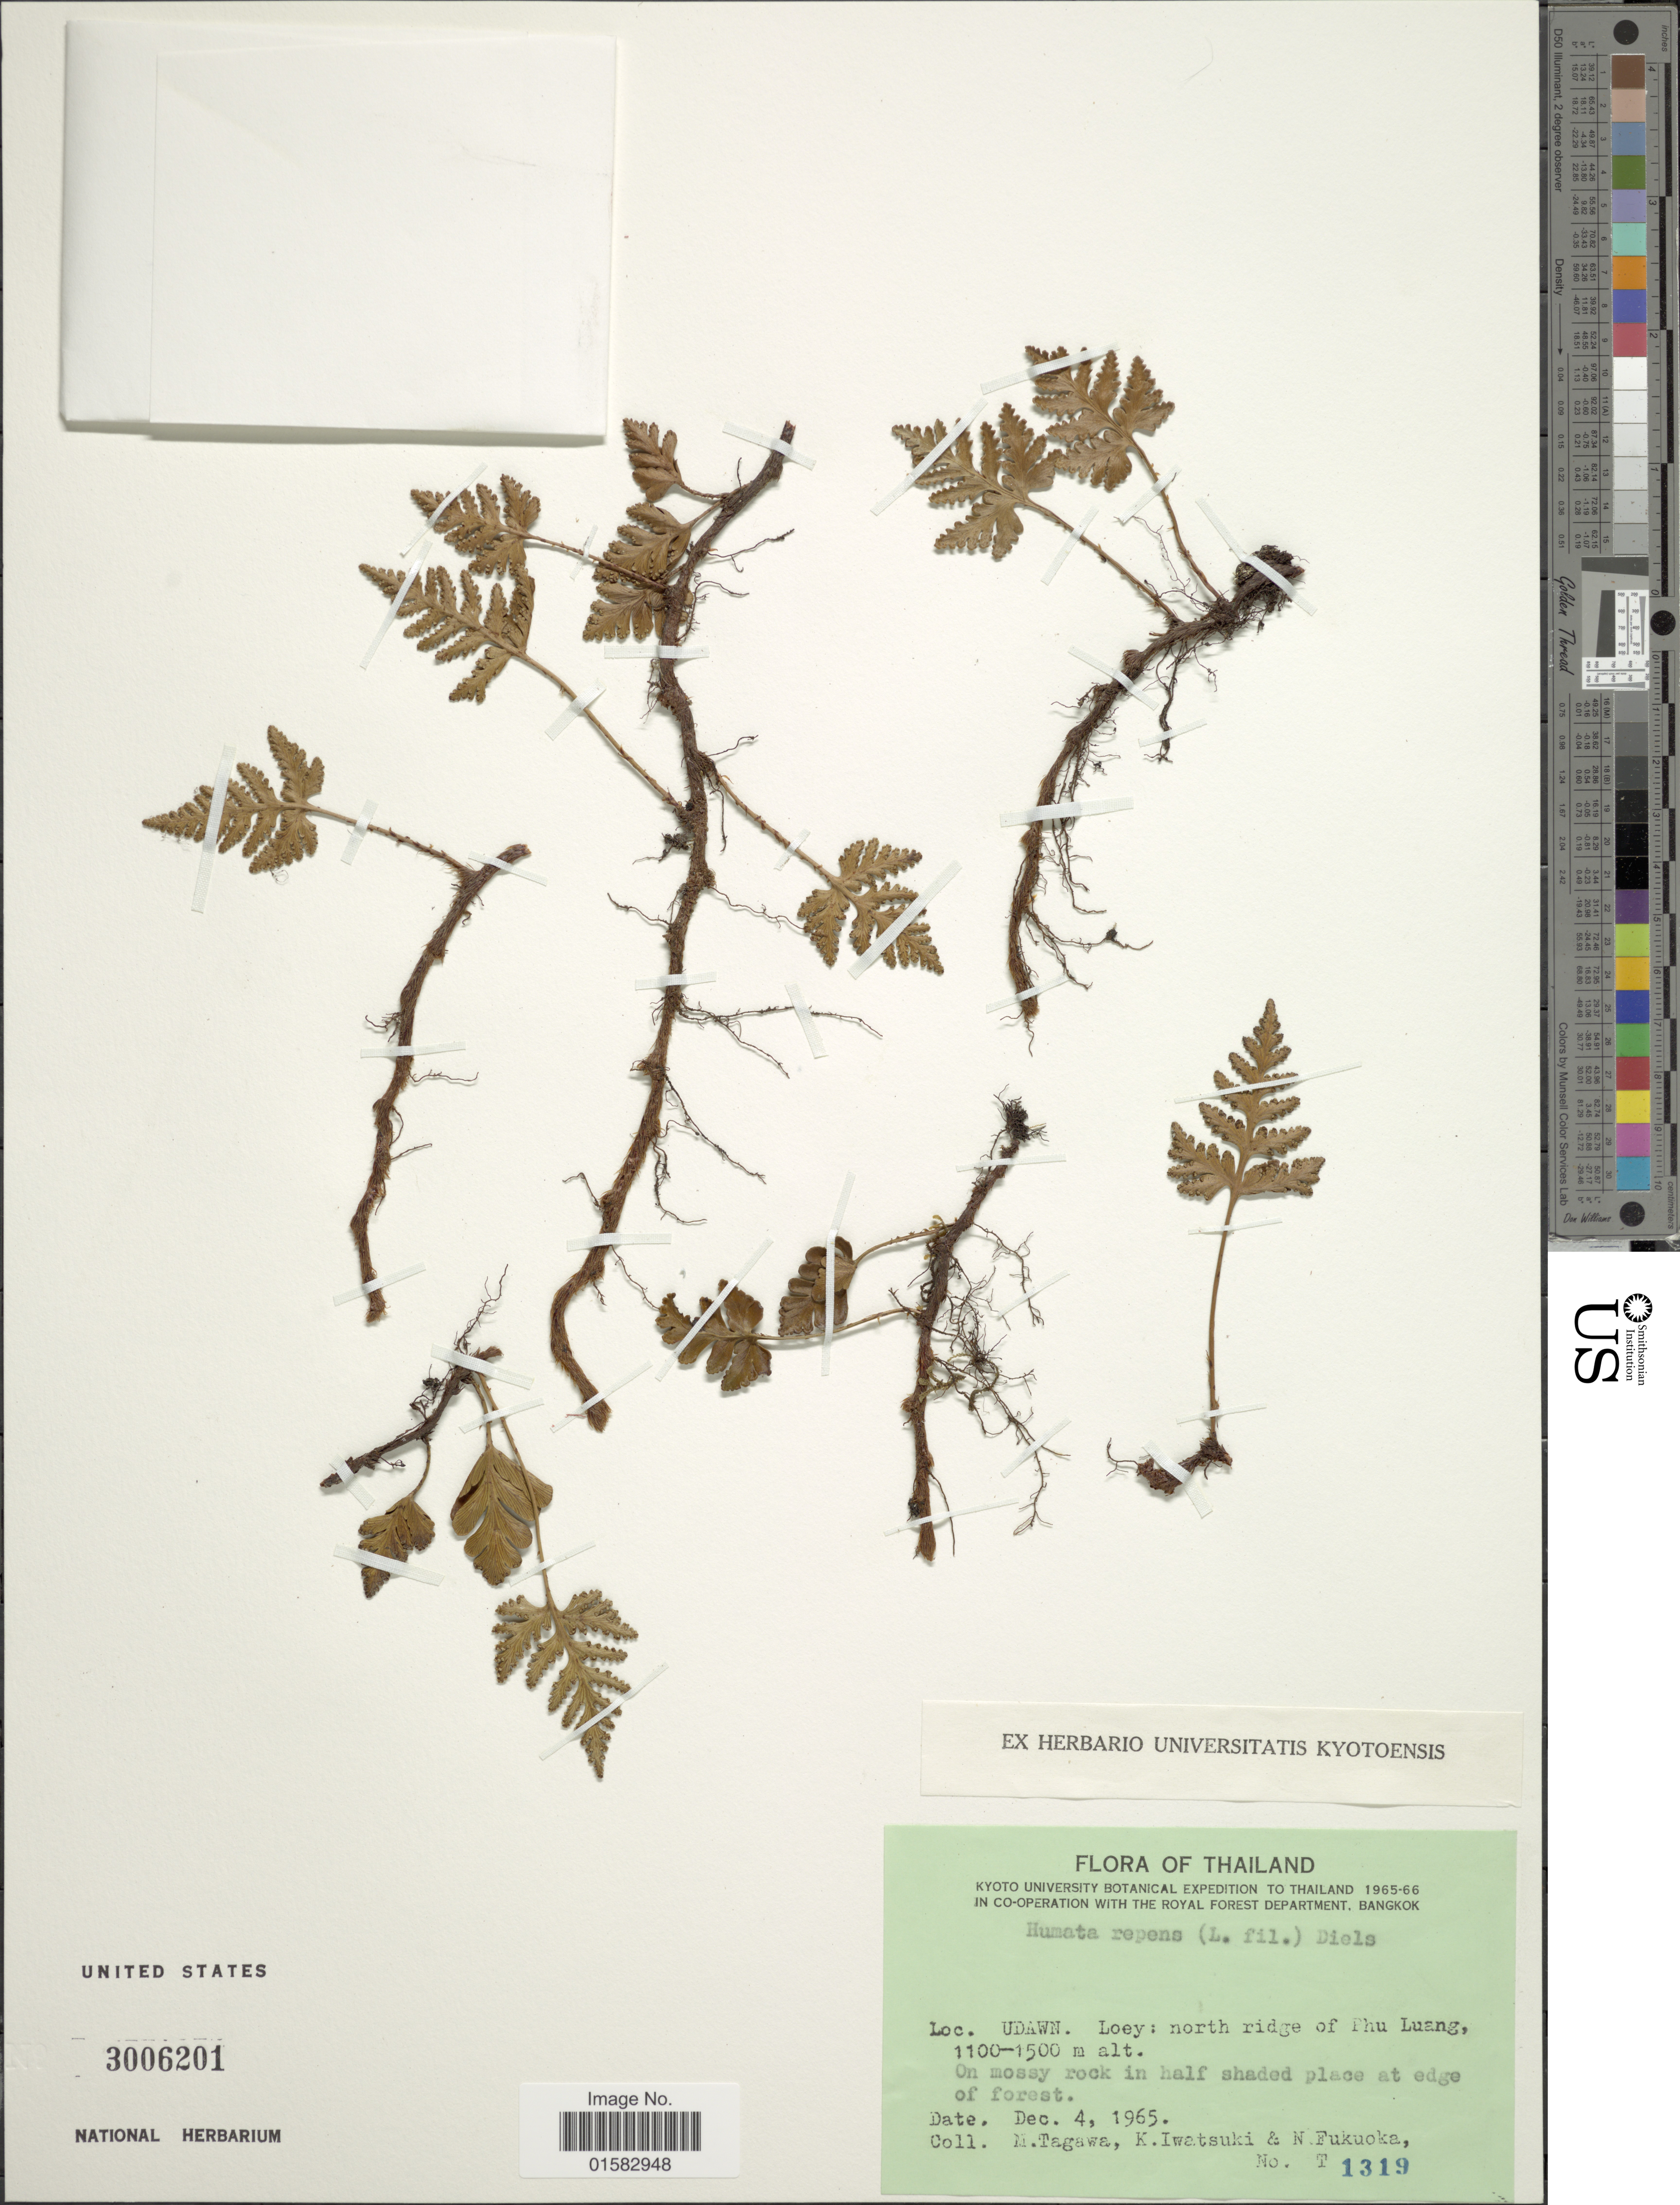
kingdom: Plantae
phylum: Tracheophyta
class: Polypodiopsida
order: Polypodiales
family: Davalliaceae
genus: Davallia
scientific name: Davallia repens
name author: (L. f.) Kuhn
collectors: M. Tagawa, K. Iwatsuki & N. Fukuoka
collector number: T1319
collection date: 1965-12-04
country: Thailand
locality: Udawn, Loey: north ridge of Phu Luang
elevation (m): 1100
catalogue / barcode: US 3006201